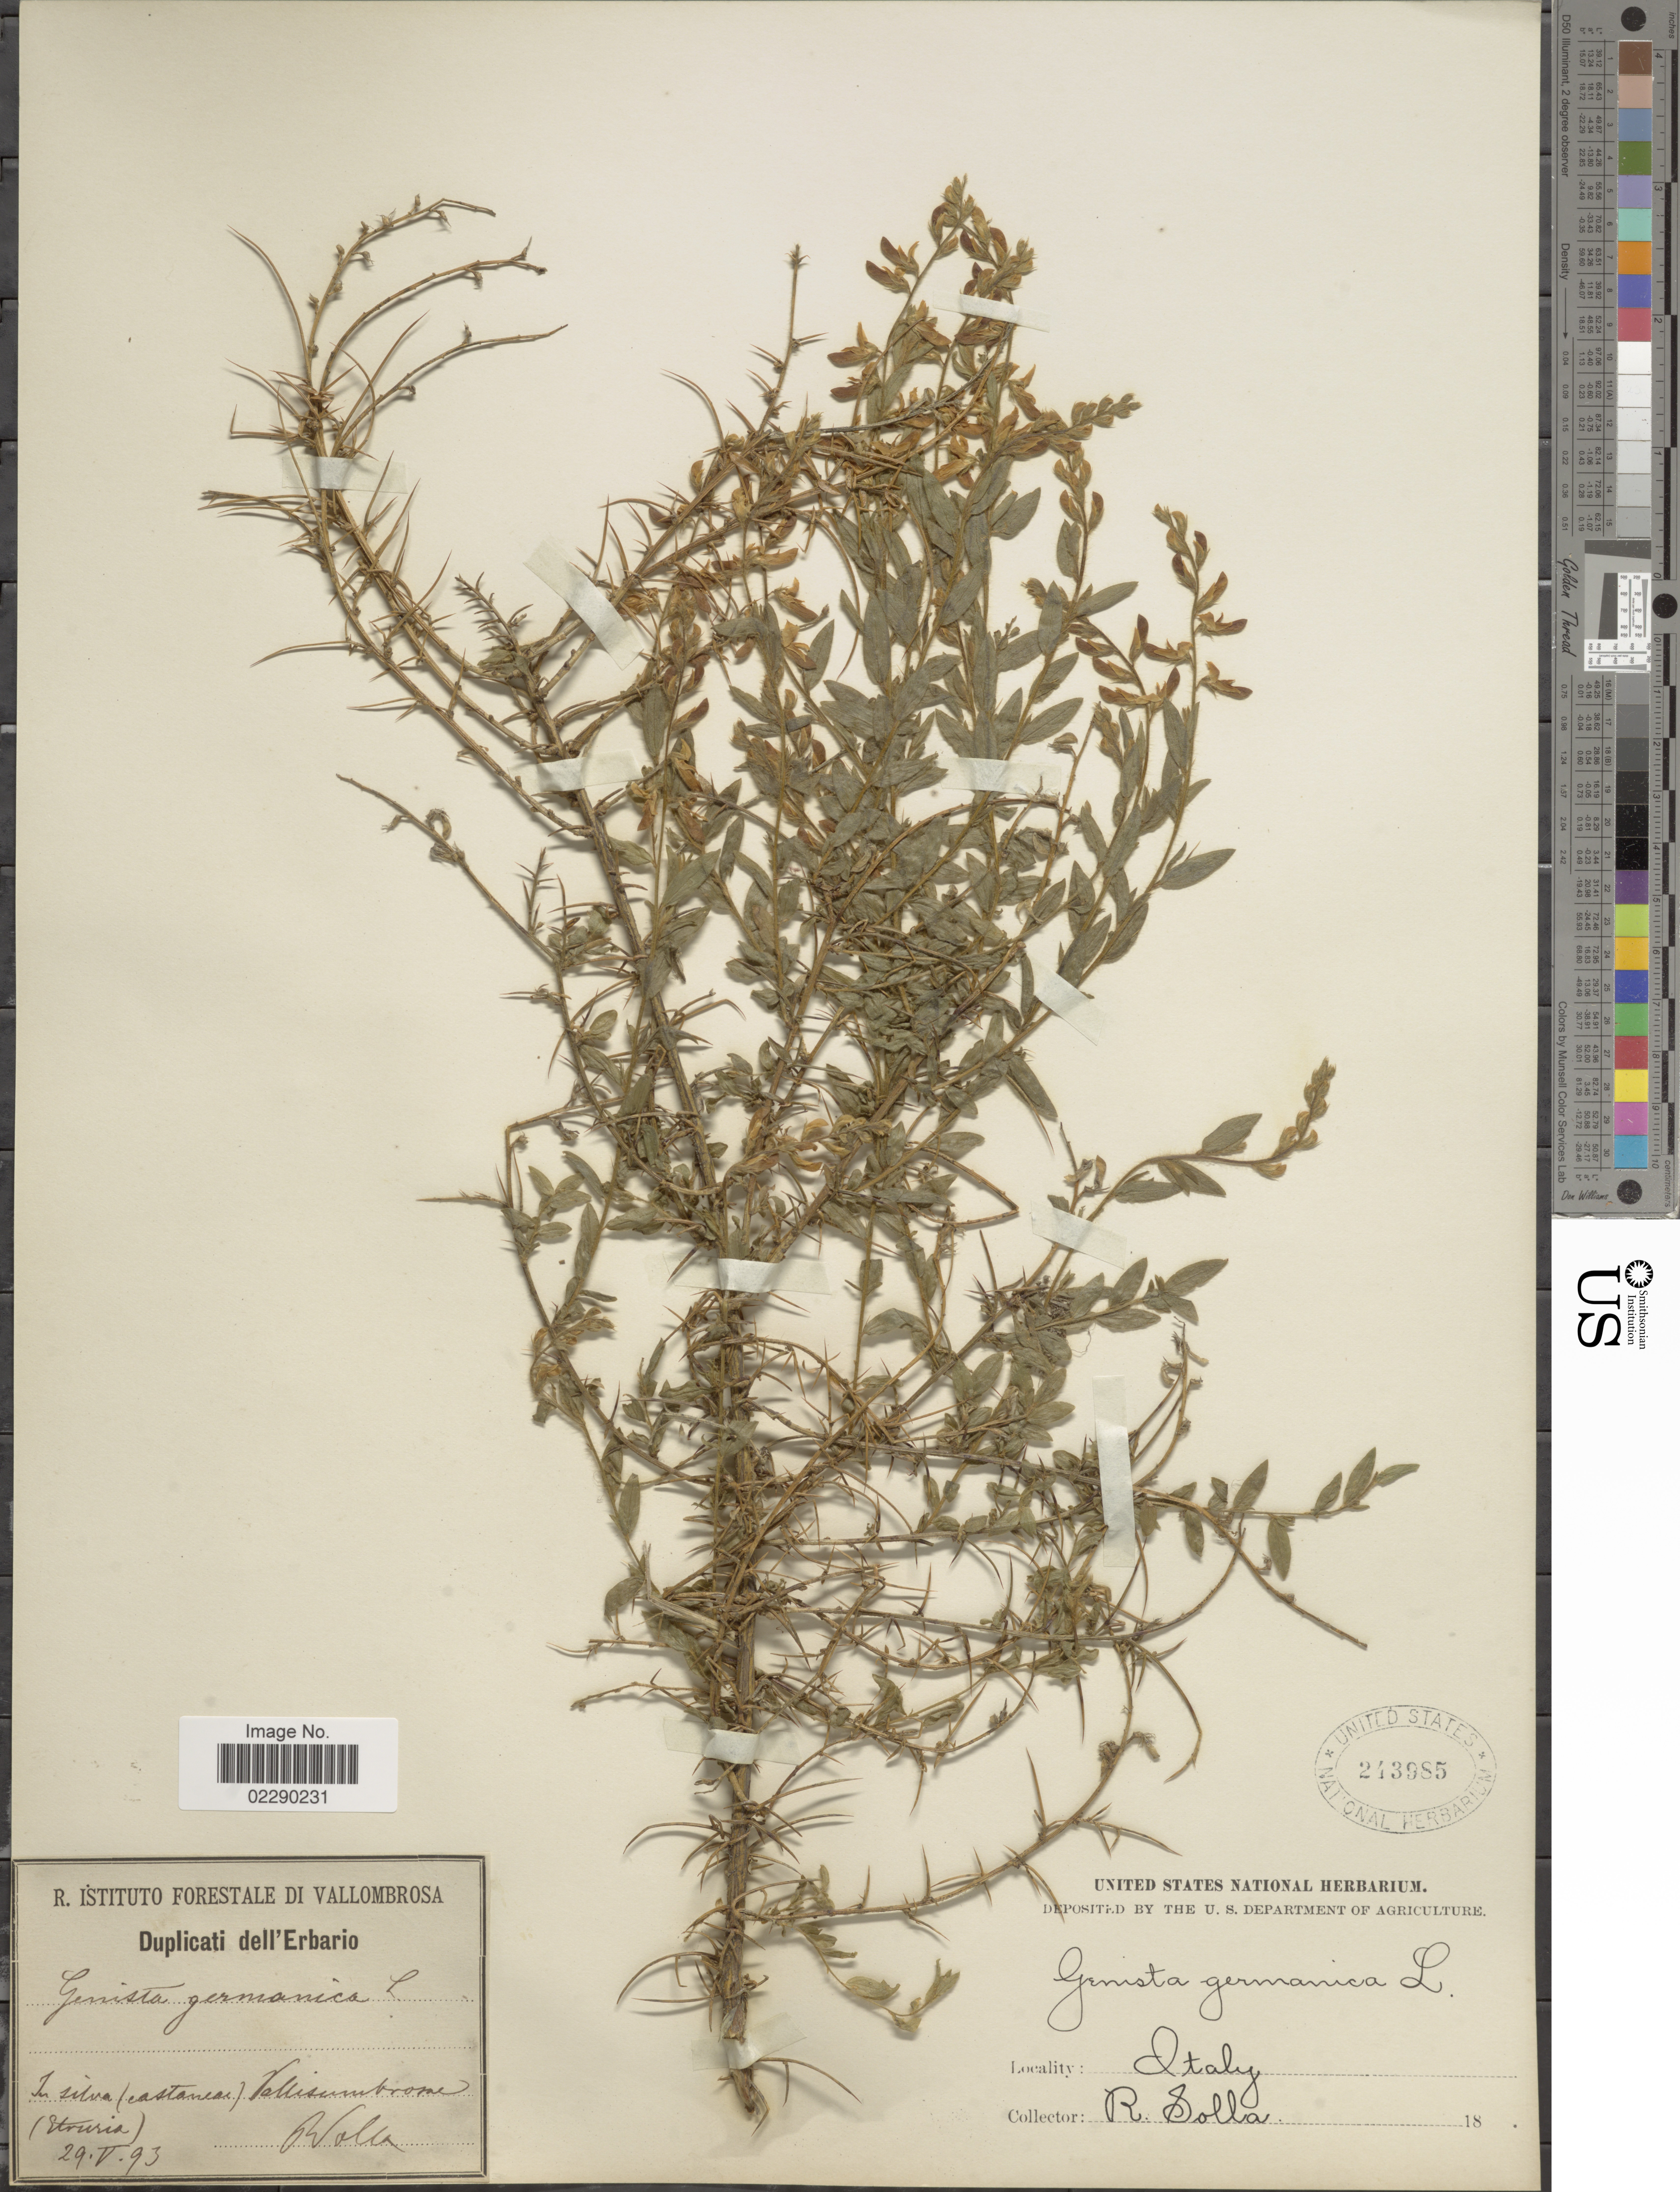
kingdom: Plantae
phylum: Tracheophyta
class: Magnoliopsida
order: Fabales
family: Fabaceae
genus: Genista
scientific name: Genista germanica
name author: L.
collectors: R. Solla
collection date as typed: Transcribed d/m/y: 29/5/93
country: Italy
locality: Velissumbrome [interpreted] (Etruria)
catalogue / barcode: US 243985